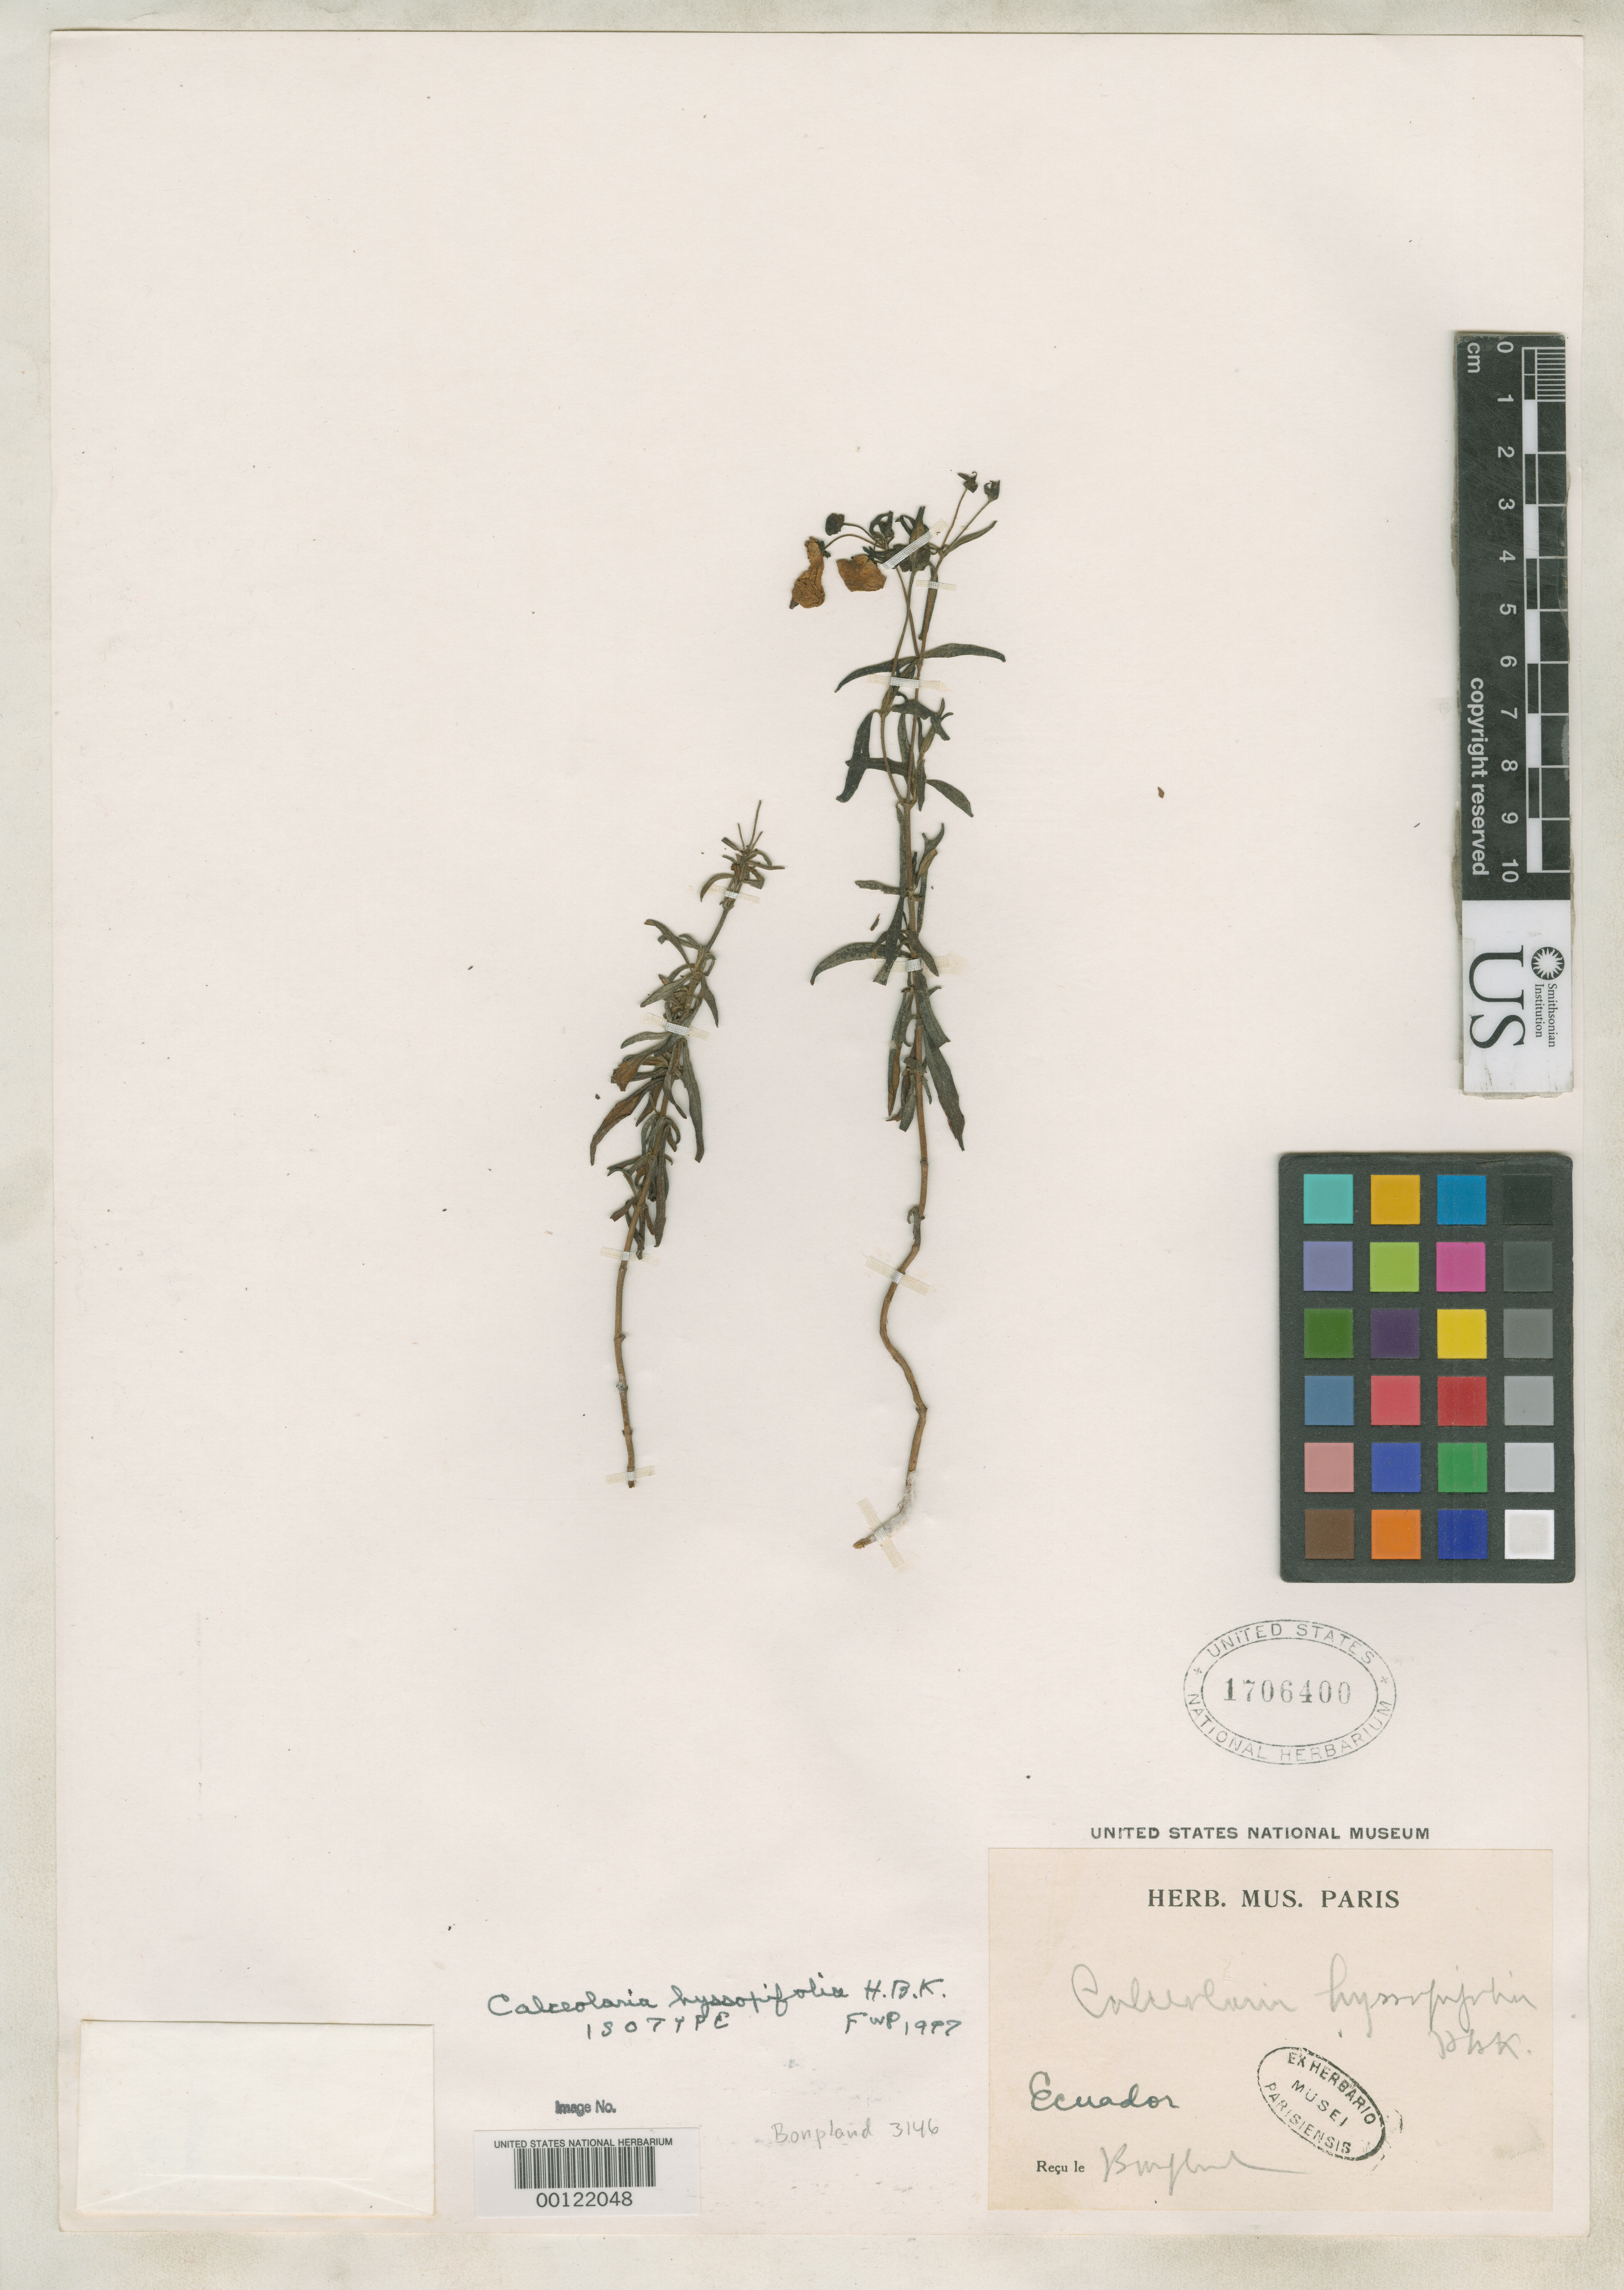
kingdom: Plantae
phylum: Tracheophyta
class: Magnoliopsida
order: Lamiales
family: Calceolariaceae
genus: Calceolaria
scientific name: Calceolaria hyssopifolia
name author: Kunth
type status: Isotype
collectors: F. W. Humboldt & A. J. A. Bonpland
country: Ecuador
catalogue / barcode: US 1706400